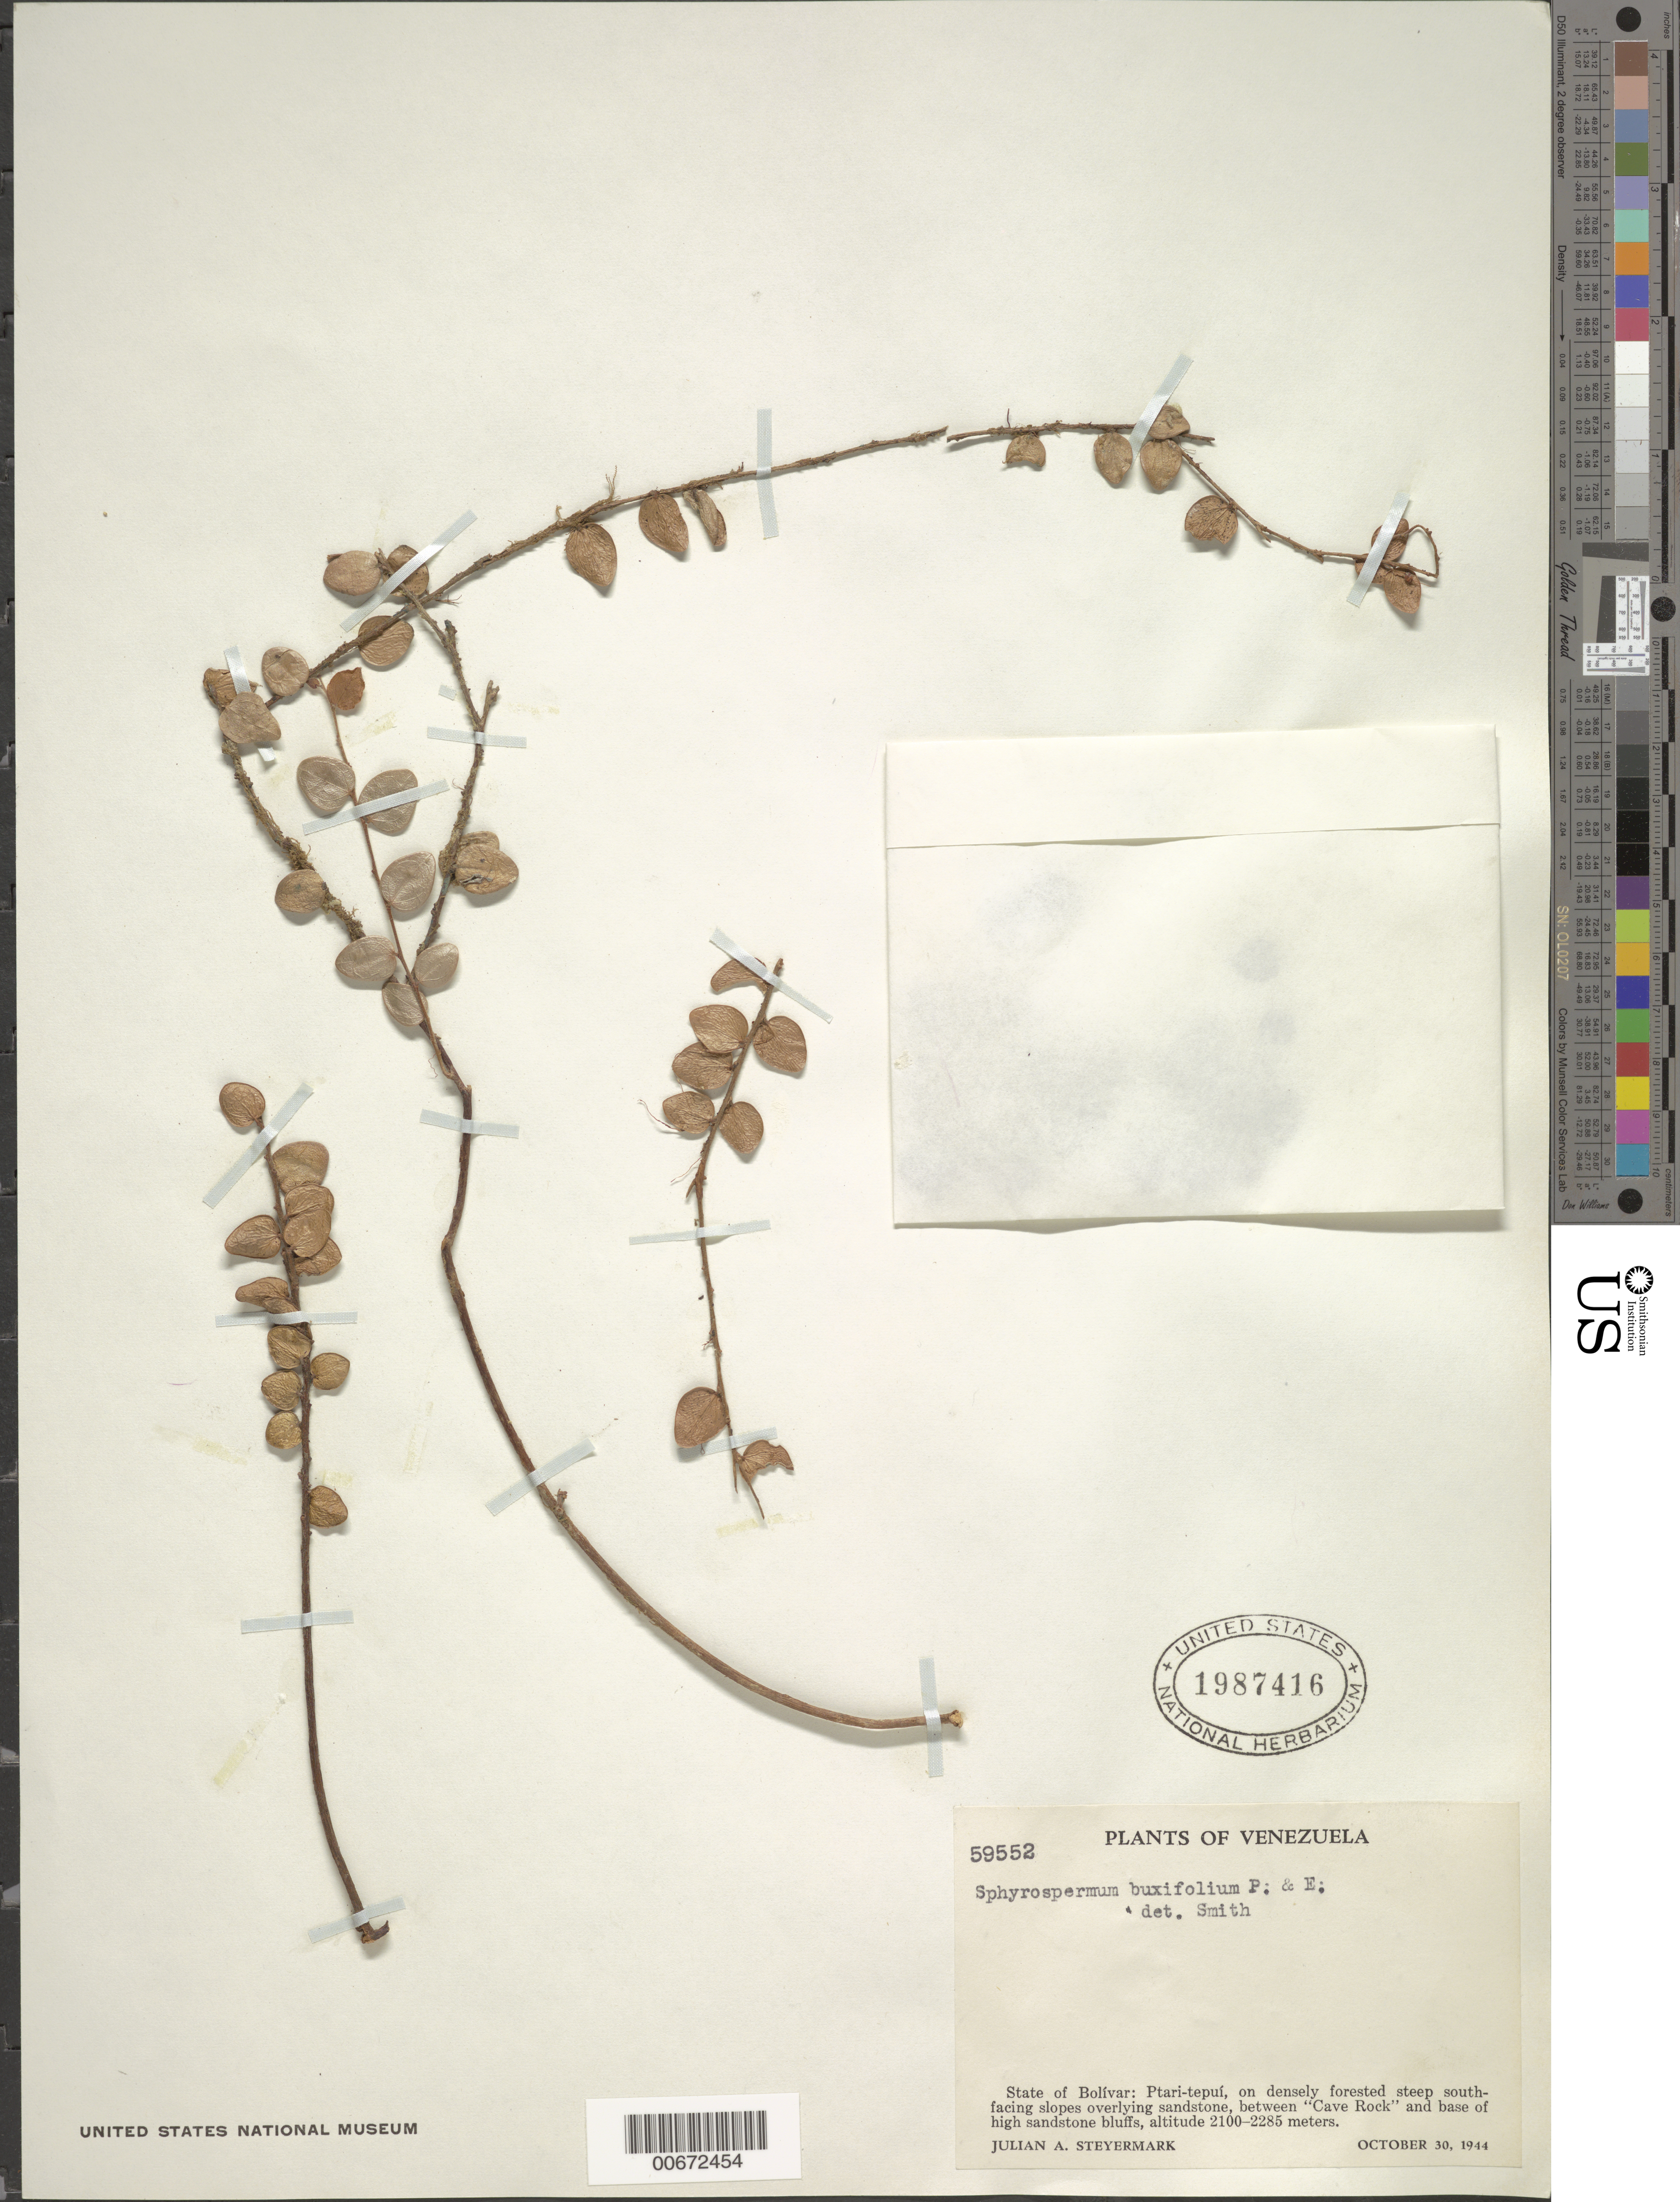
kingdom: Plantae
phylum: Tracheophyta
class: Magnoliopsida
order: Ericales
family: Ericaceae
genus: Sphyrospermum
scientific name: Sphyrospermum buxifolium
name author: Poepp. & Endl.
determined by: Smith, A. C.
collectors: J. Steyermark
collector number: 59552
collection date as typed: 30-Oct-44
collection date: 1944-10-30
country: Venezuela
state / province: Bolívar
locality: Ptari-tepuí, between "Cave Rock" and base of high sandstone bluffs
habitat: Densely forested steep S-facing slopes overlying sandstone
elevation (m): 2100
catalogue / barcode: US 1987416